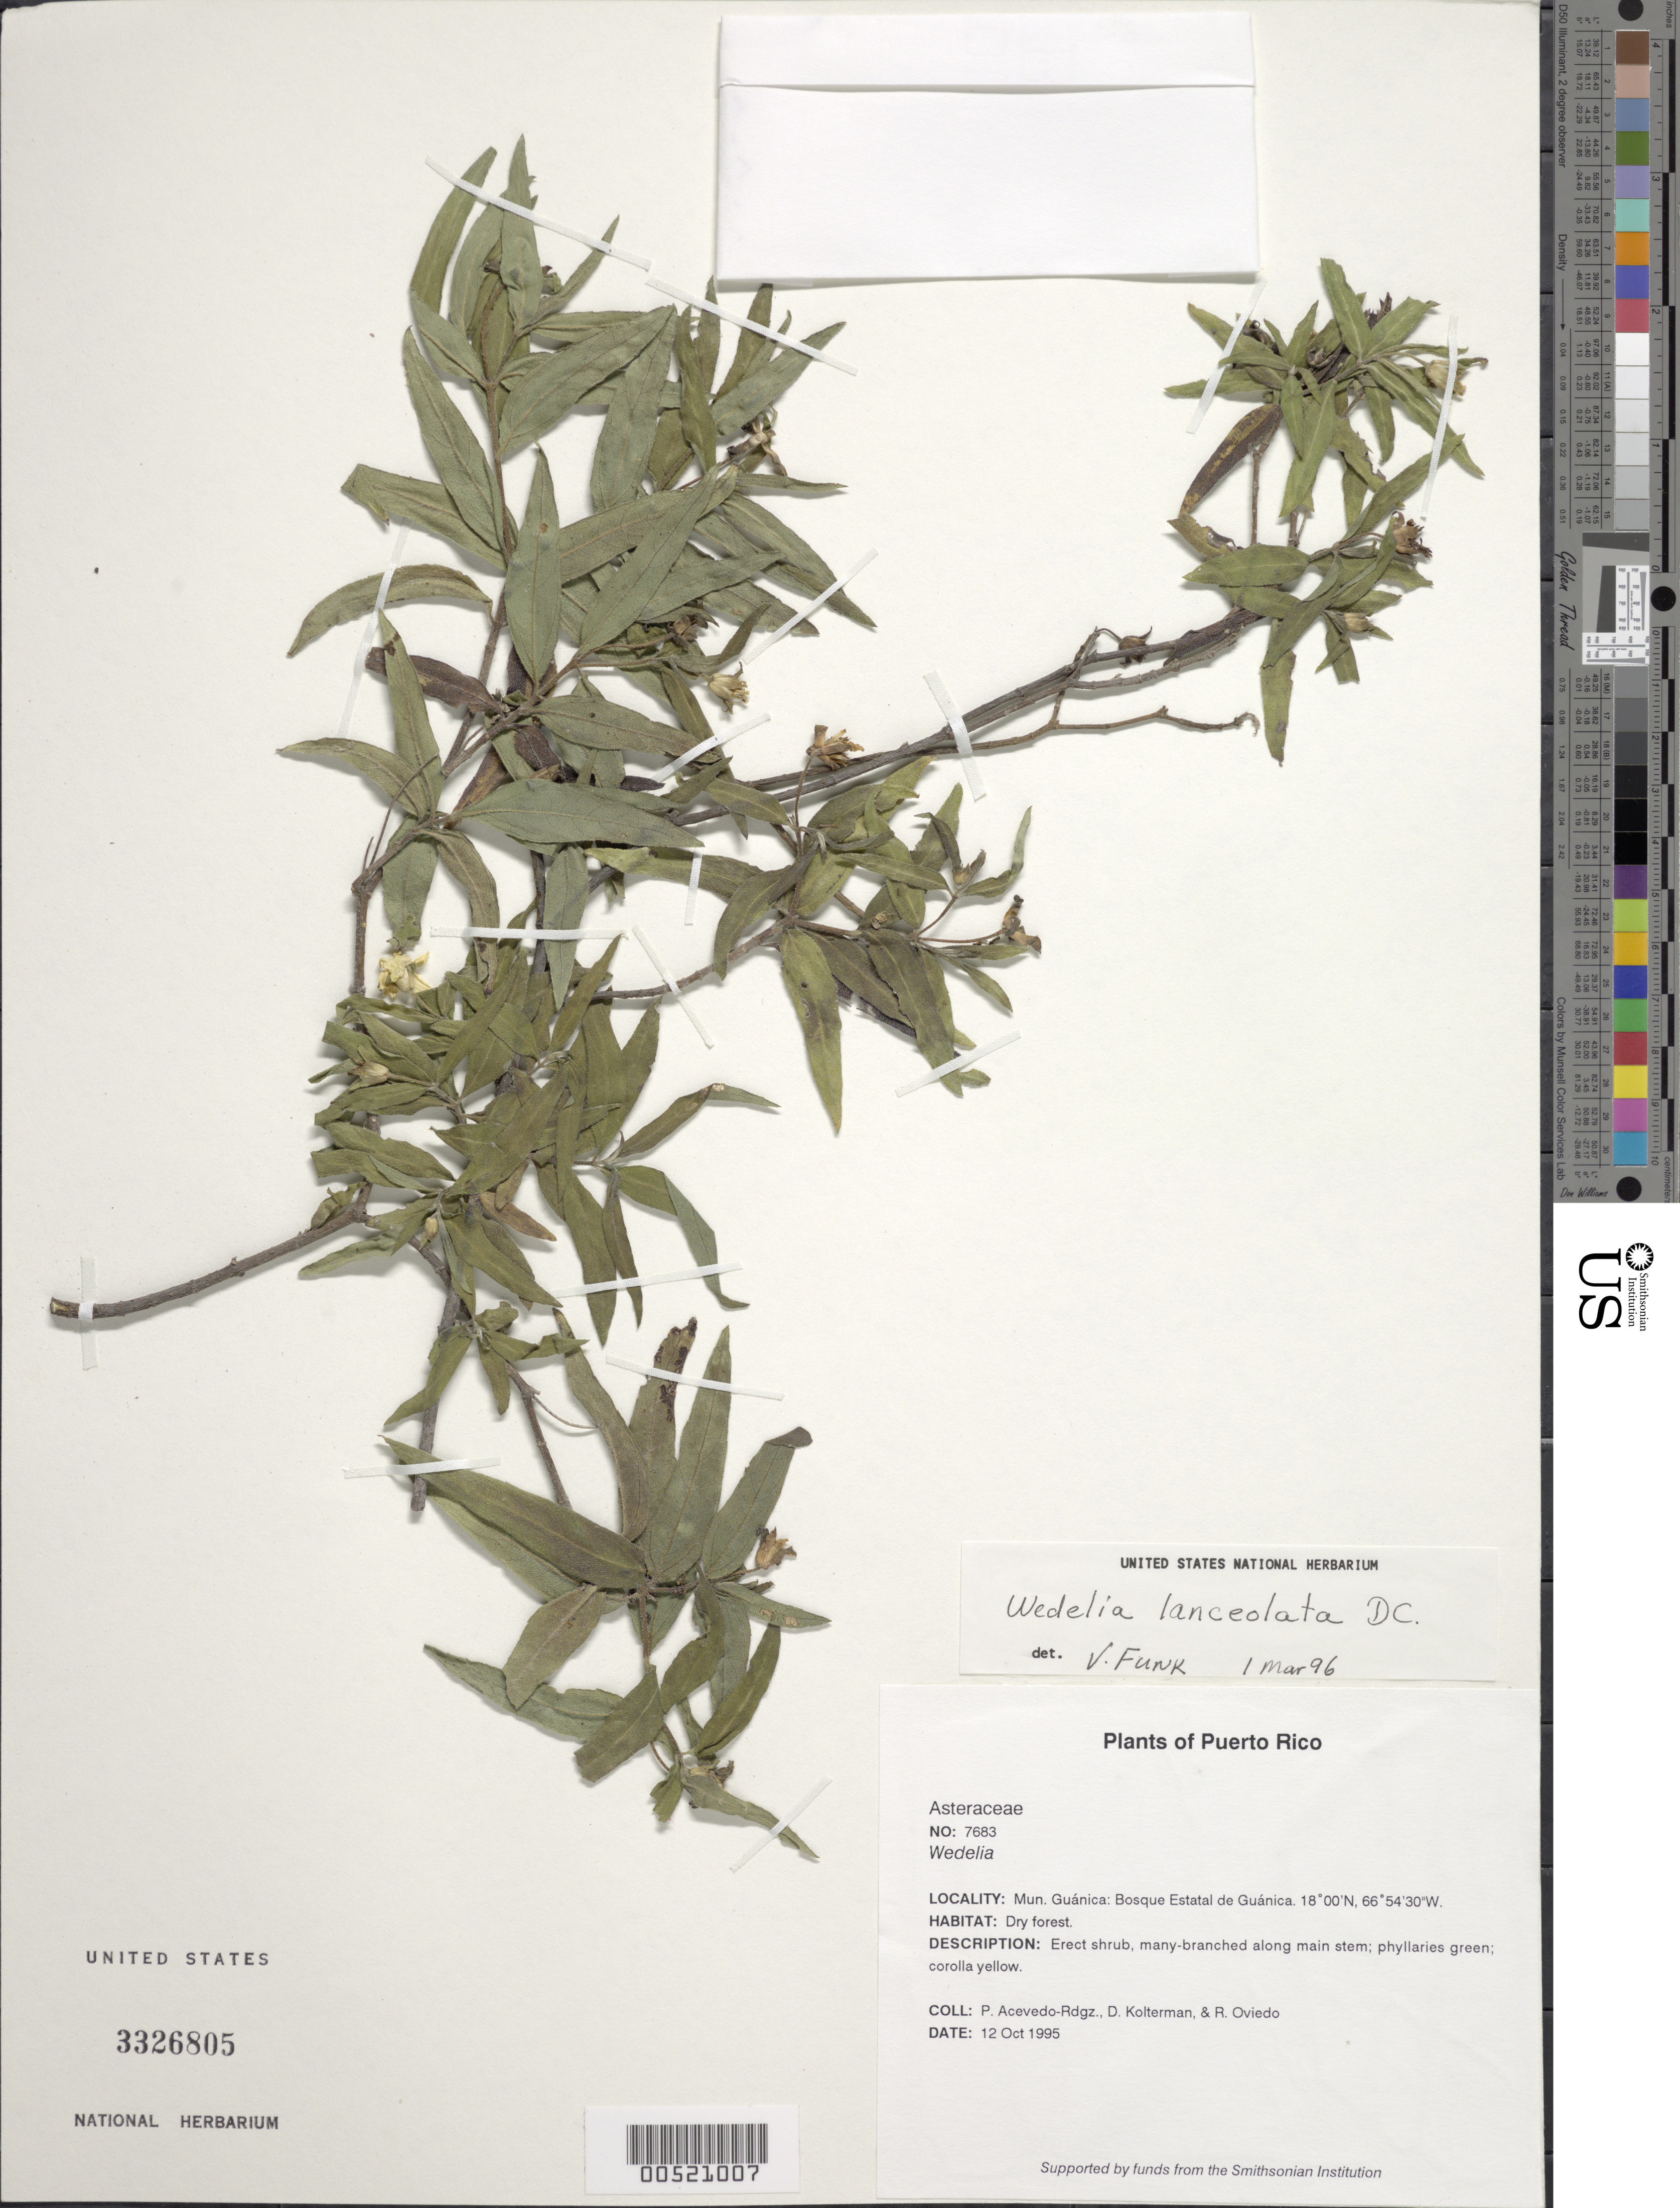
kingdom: Plantae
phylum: Tracheophyta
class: Magnoliopsida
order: Asterales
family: Asteraceae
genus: Wedelia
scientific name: Wedelia lanceolata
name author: DC.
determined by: Funk, Vicki A., (BOT), Smithsonian Institution - National Museum of Natural History (UNITED STATES)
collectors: P. Acevedo-Rodr., D. Kolterman & R. Oviedo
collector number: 7683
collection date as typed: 12 Oct 1995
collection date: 1995-10-12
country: Puerto Rico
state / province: Guánica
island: Puerto Rico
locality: Guánica; Bosque Estatal de Guánica; along road 334, a few km from the Ranger's station.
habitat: Dry forest.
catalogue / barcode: US 3326805